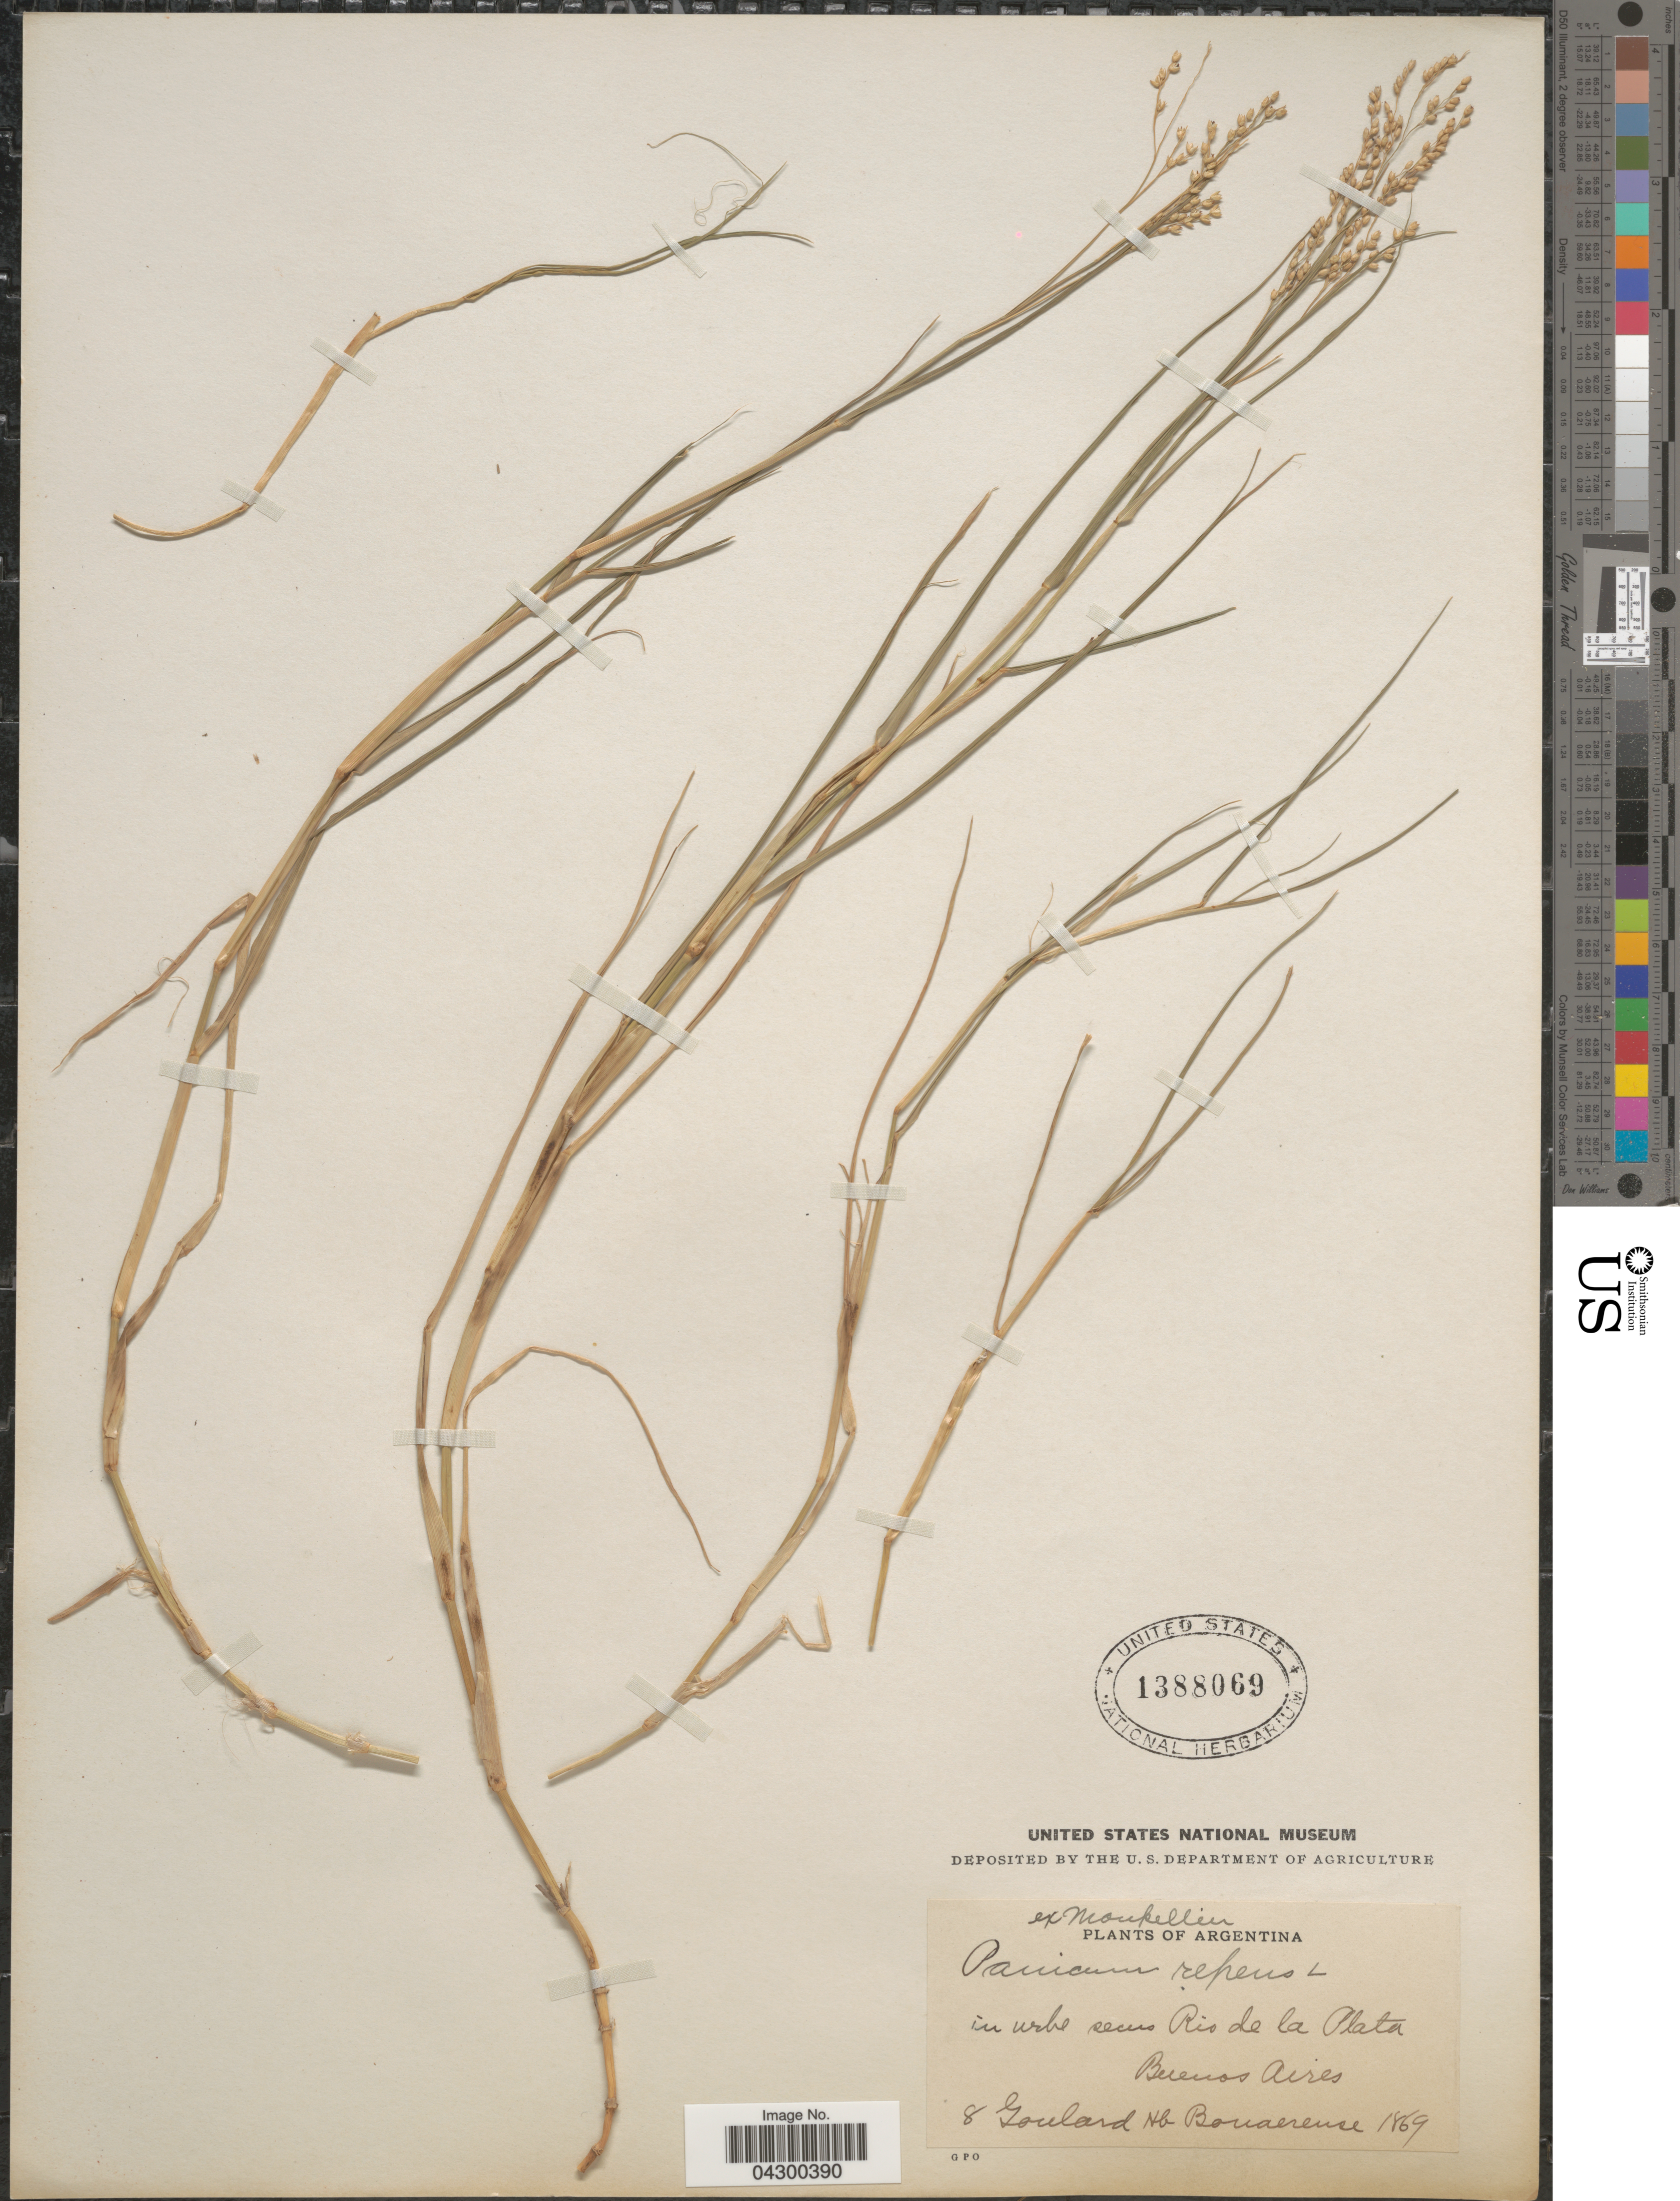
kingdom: Plantae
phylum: Tracheophyta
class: Liliopsida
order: Poales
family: Poaceae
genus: Panicum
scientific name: Panicum repens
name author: L.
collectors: Ex herb. Goulard Bonaereuse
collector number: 8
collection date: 1869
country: Argentina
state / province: Buenos Aires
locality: In urbe secus Rio de la Plata.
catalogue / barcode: US 1388069